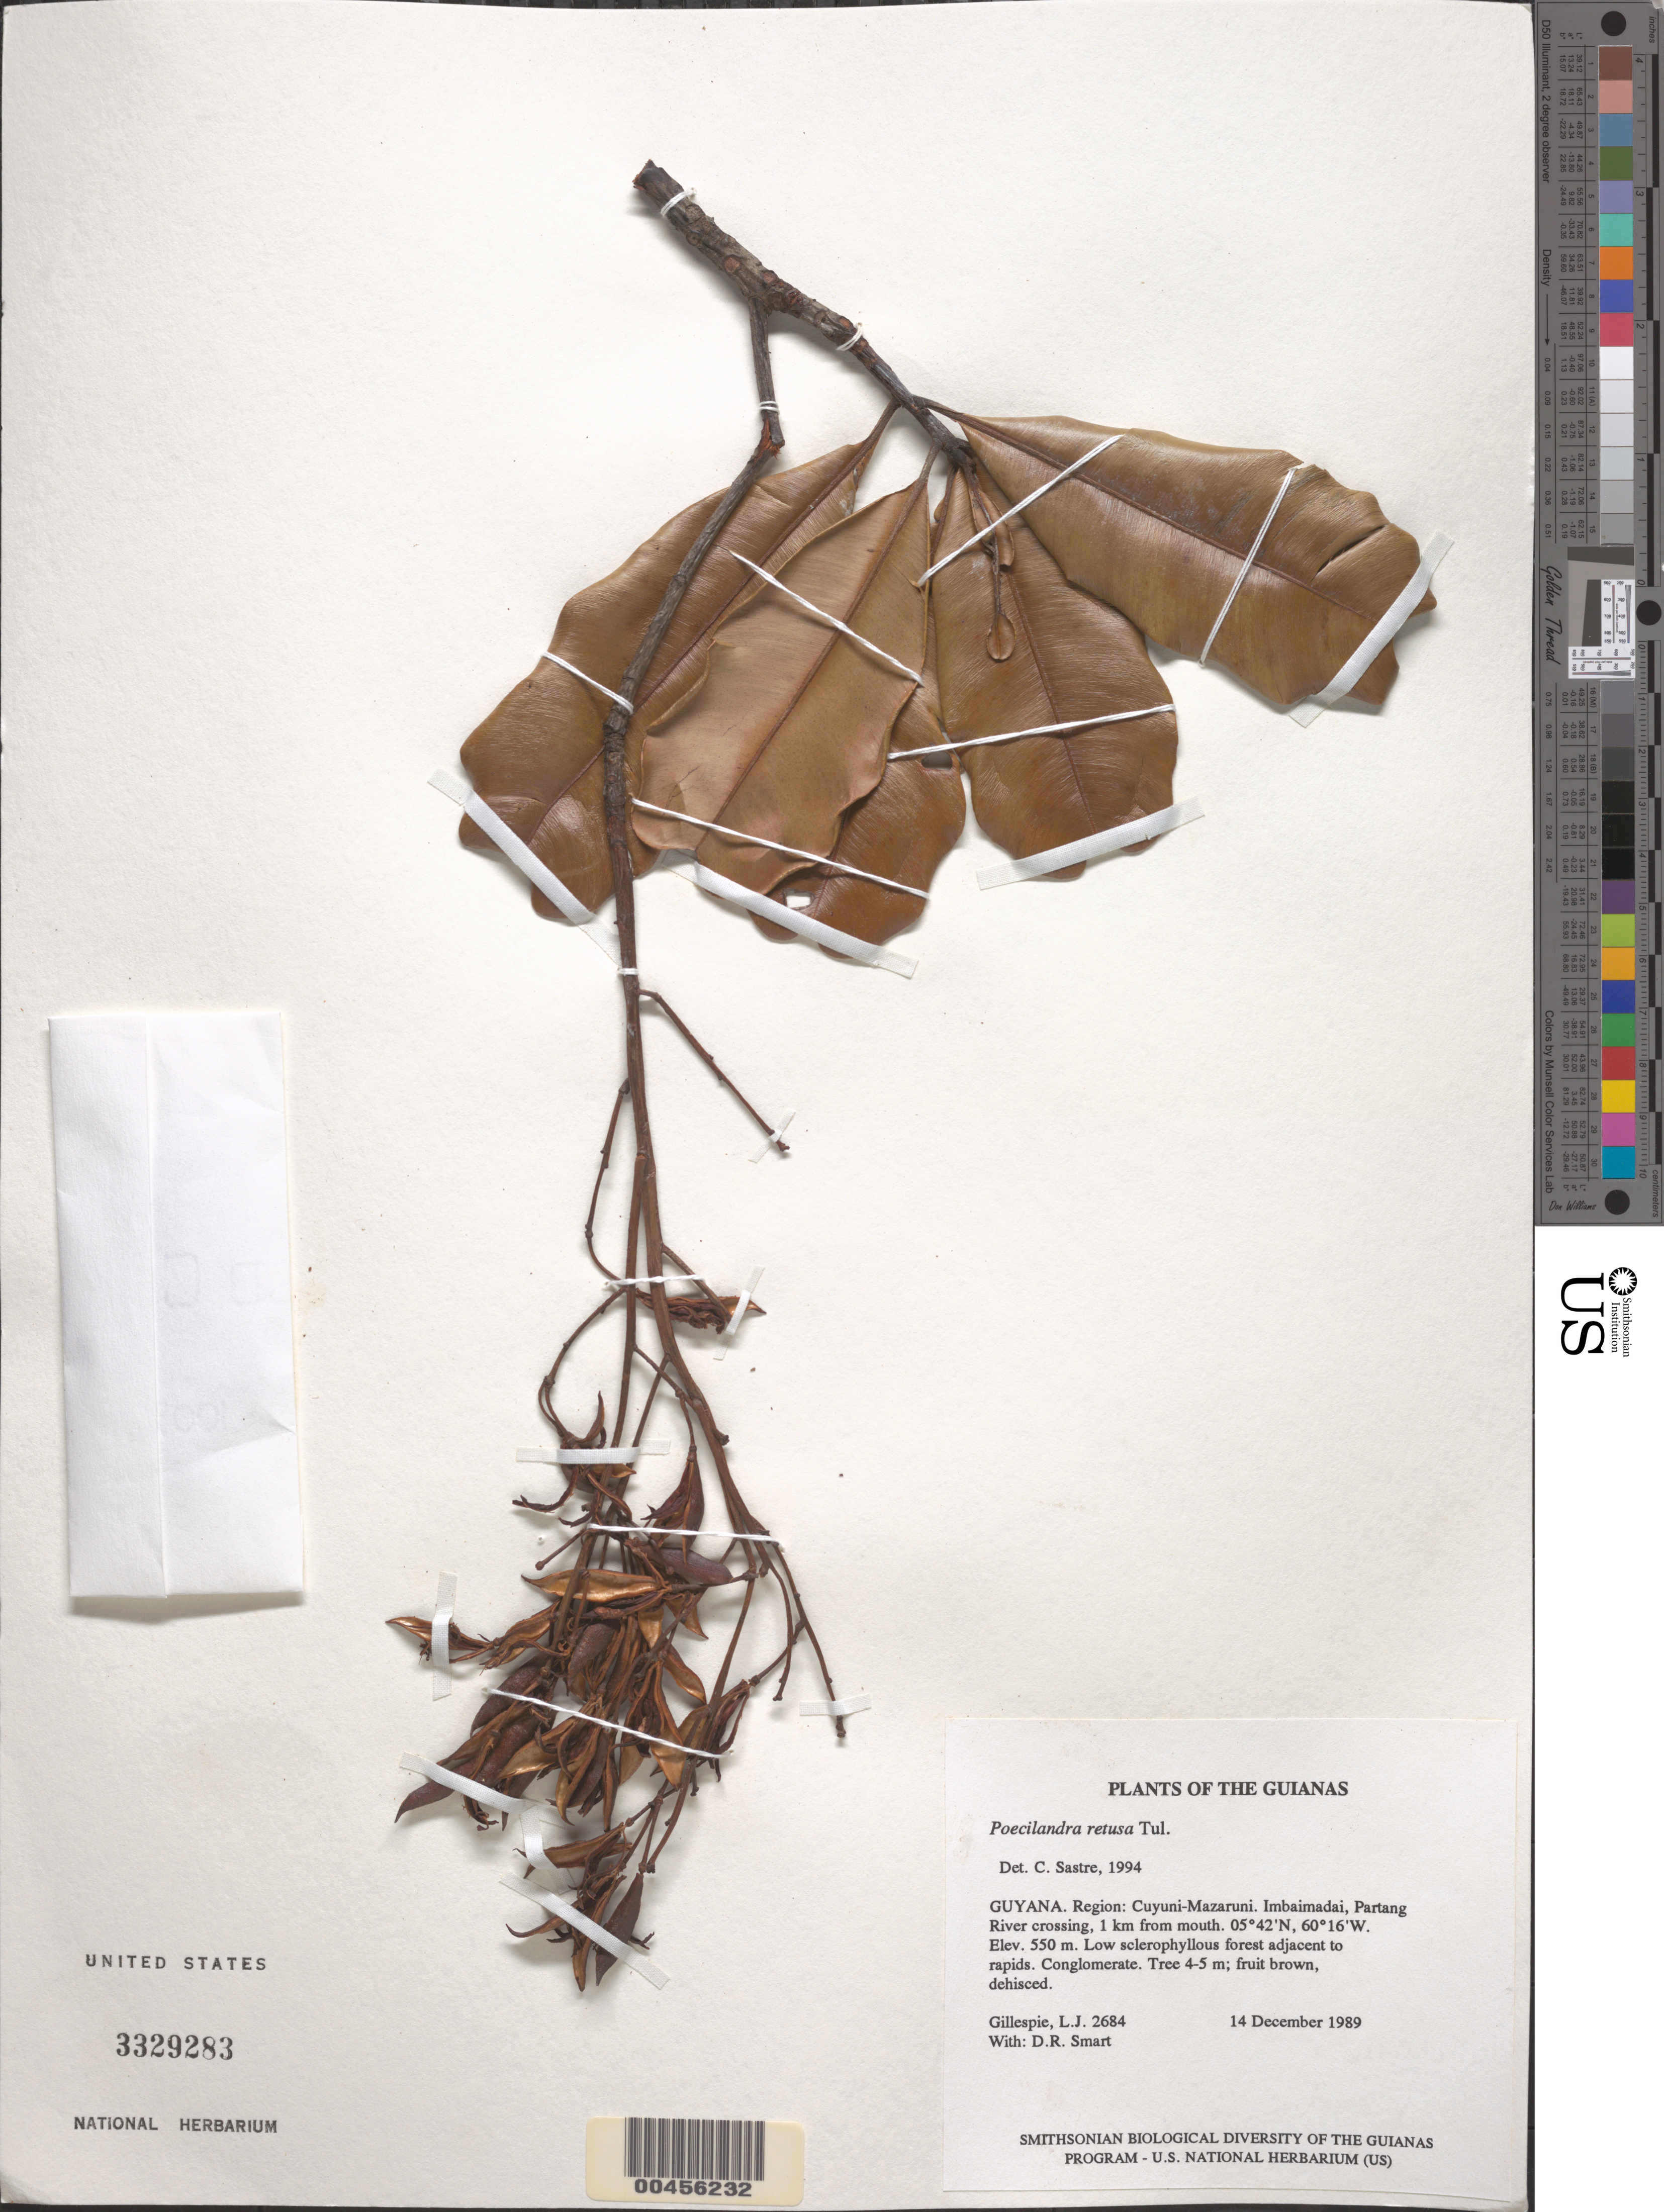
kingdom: Plantae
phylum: Tracheophyta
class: Magnoliopsida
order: Malpighiales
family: Ochnaceae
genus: Poecilandra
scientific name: Poecilandra retusa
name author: Tul.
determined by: Sastre, C. H. L.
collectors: L. J. Gillespie & D. R. Smart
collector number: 2684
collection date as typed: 14 December 1989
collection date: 1989-12-14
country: Guyana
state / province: Cuyuni-Mazaruni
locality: Imbaimadai, Partang River crossing, 1 km from mouth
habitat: Low sclerophyllous forest adjacent to rapids. Conglomerate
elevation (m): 550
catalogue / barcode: US 3329283